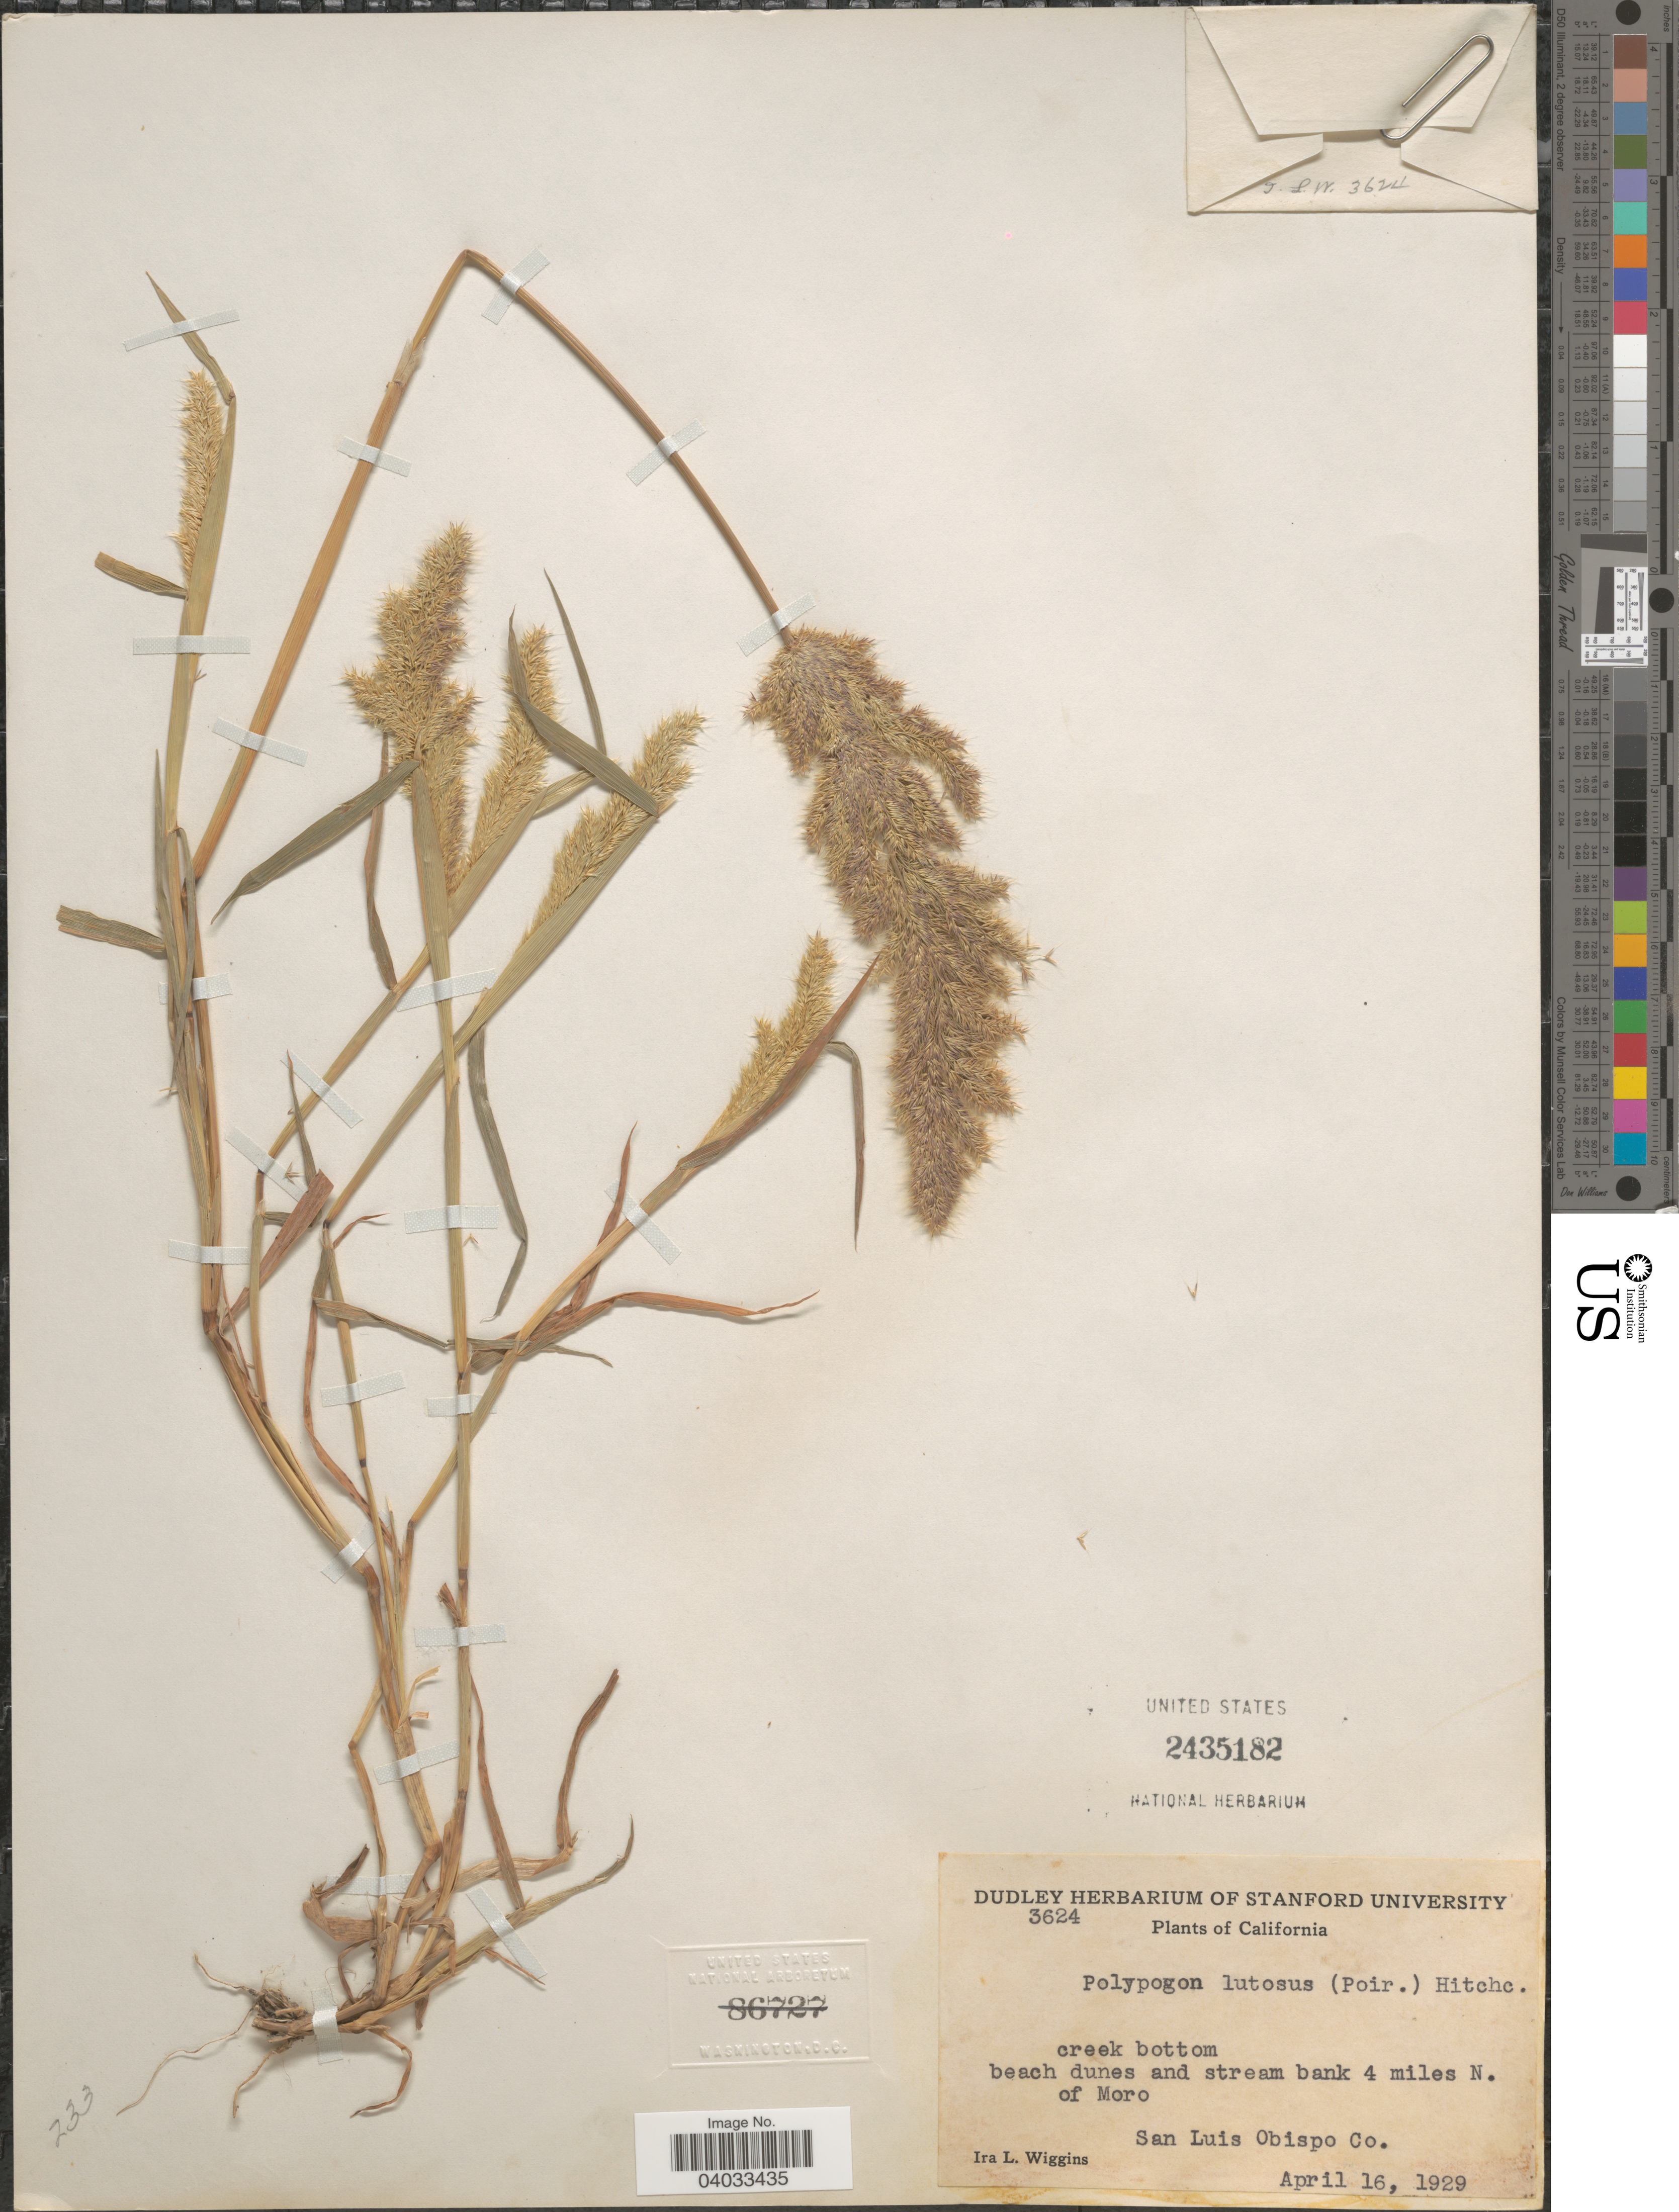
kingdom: Plantae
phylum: Tracheophyta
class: Liliopsida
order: Poales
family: Poaceae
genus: Polypogon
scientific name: Polypogon interruptus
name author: Kunth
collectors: I. L. Wiggins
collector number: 3624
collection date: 1929-04-16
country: United States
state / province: California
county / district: San Luis Obispo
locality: Stream bank 4 miles N. of Moro. San Luis Obispo Co.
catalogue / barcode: US 2435182